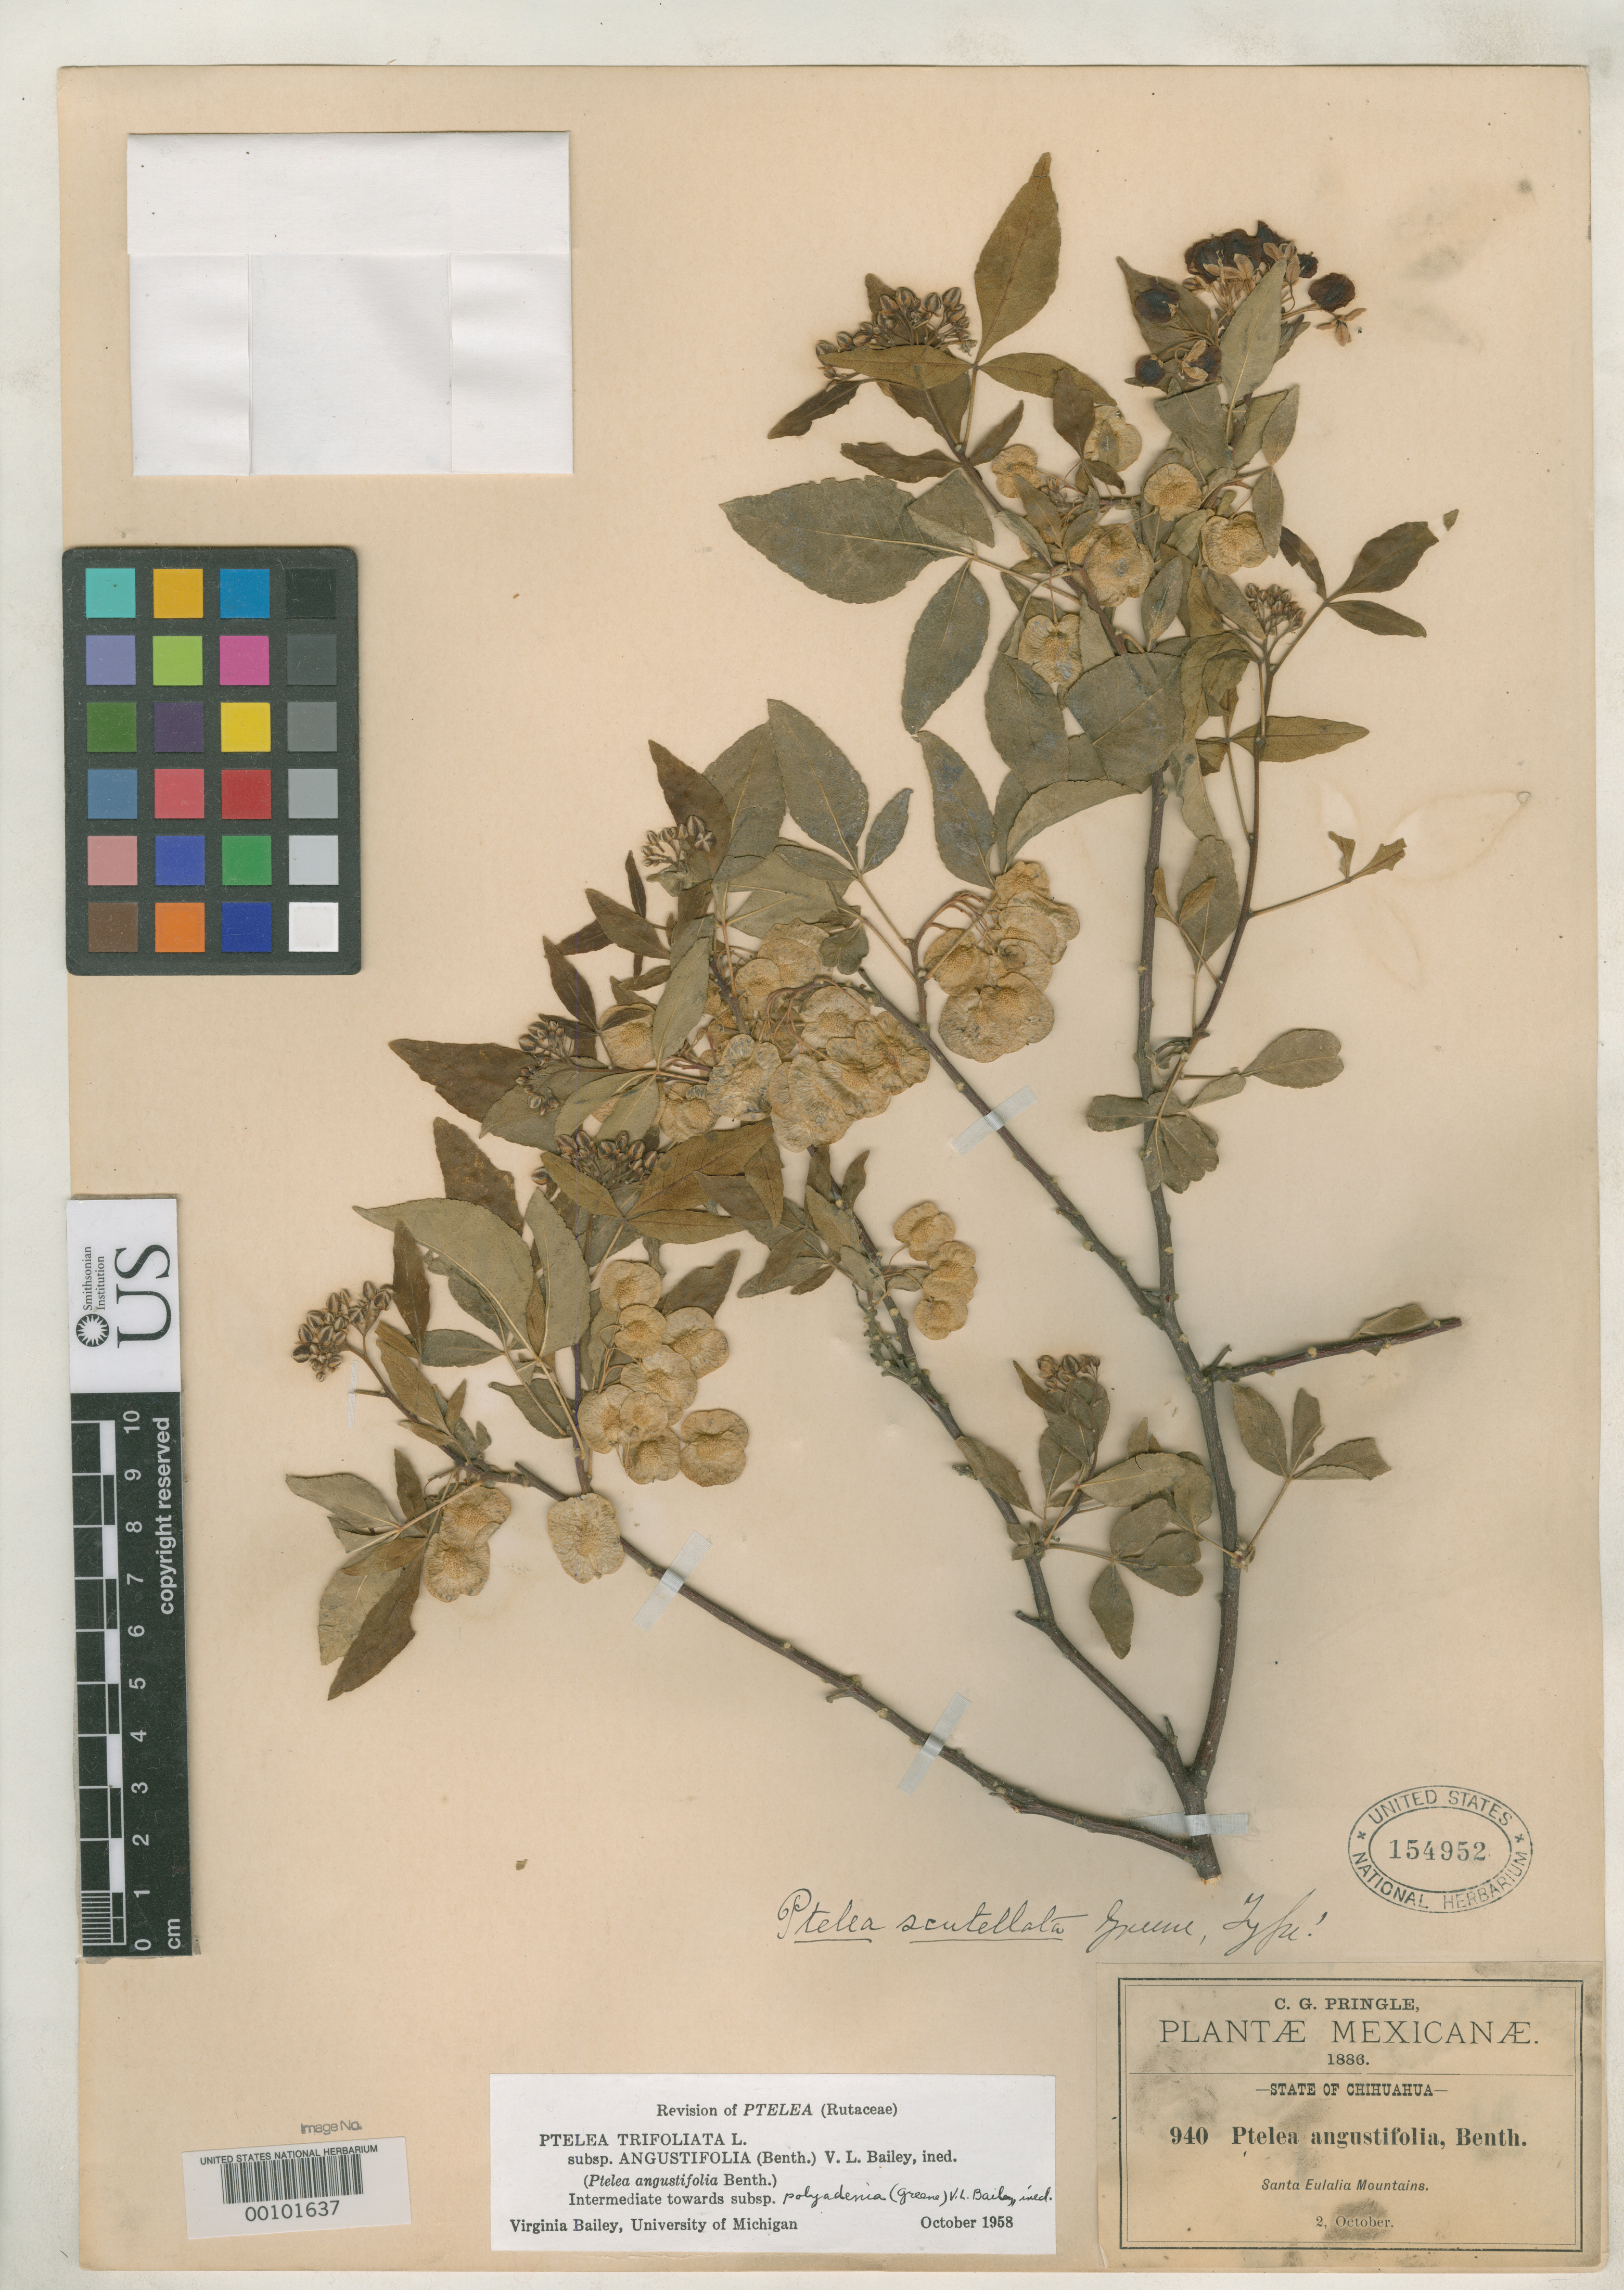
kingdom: Plantae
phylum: Tracheophyta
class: Magnoliopsida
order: Sapindales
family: Rutaceae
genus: Ptelea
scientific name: Ptelea scutellata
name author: Greene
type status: Holotype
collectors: C. G. Pringle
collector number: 940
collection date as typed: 02 Oct 1886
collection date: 1886-10-02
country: Mexico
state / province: Chihuahua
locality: Santa Eulalia Mountains.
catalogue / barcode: US 154952